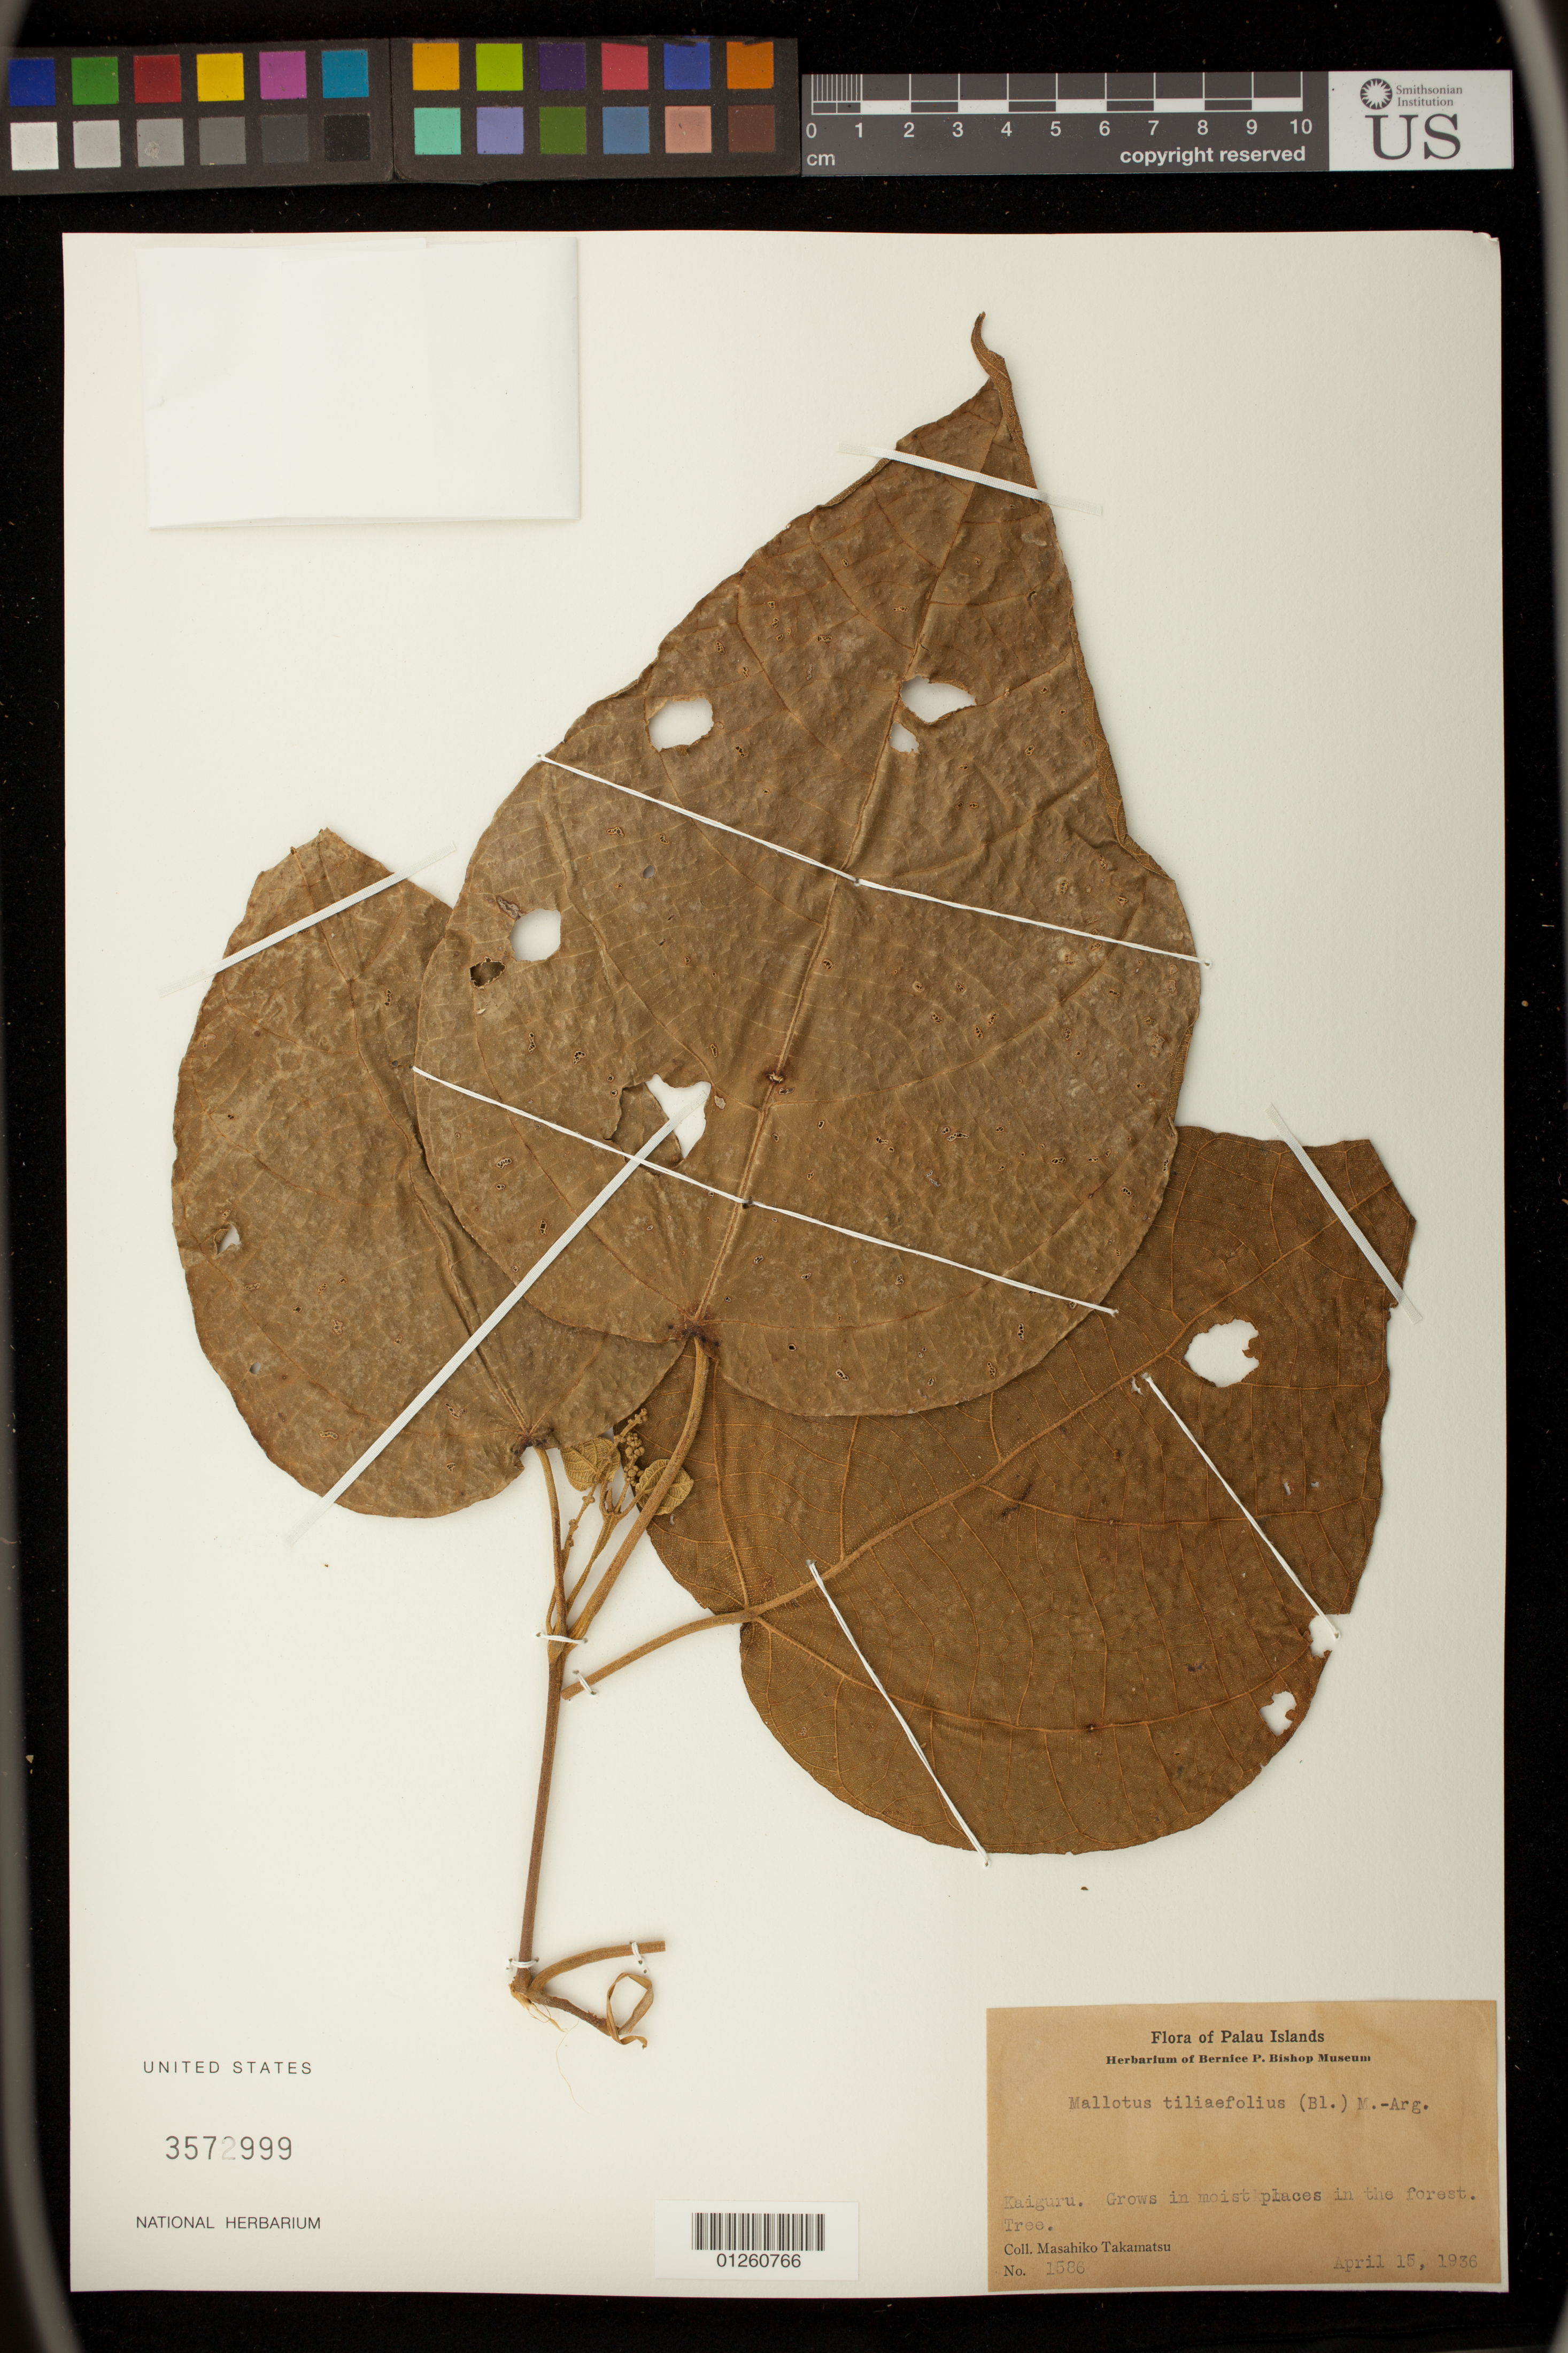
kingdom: Plantae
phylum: Tracheophyta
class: Magnoliopsida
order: Malpighiales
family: Euphorbiaceae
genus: Mallotus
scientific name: Mallotus tiliifolius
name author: (Blume) Müll. Arg.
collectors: M. Takamatsu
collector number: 1586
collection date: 1936-04-15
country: Palau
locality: Kaiguru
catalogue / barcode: US 3572999